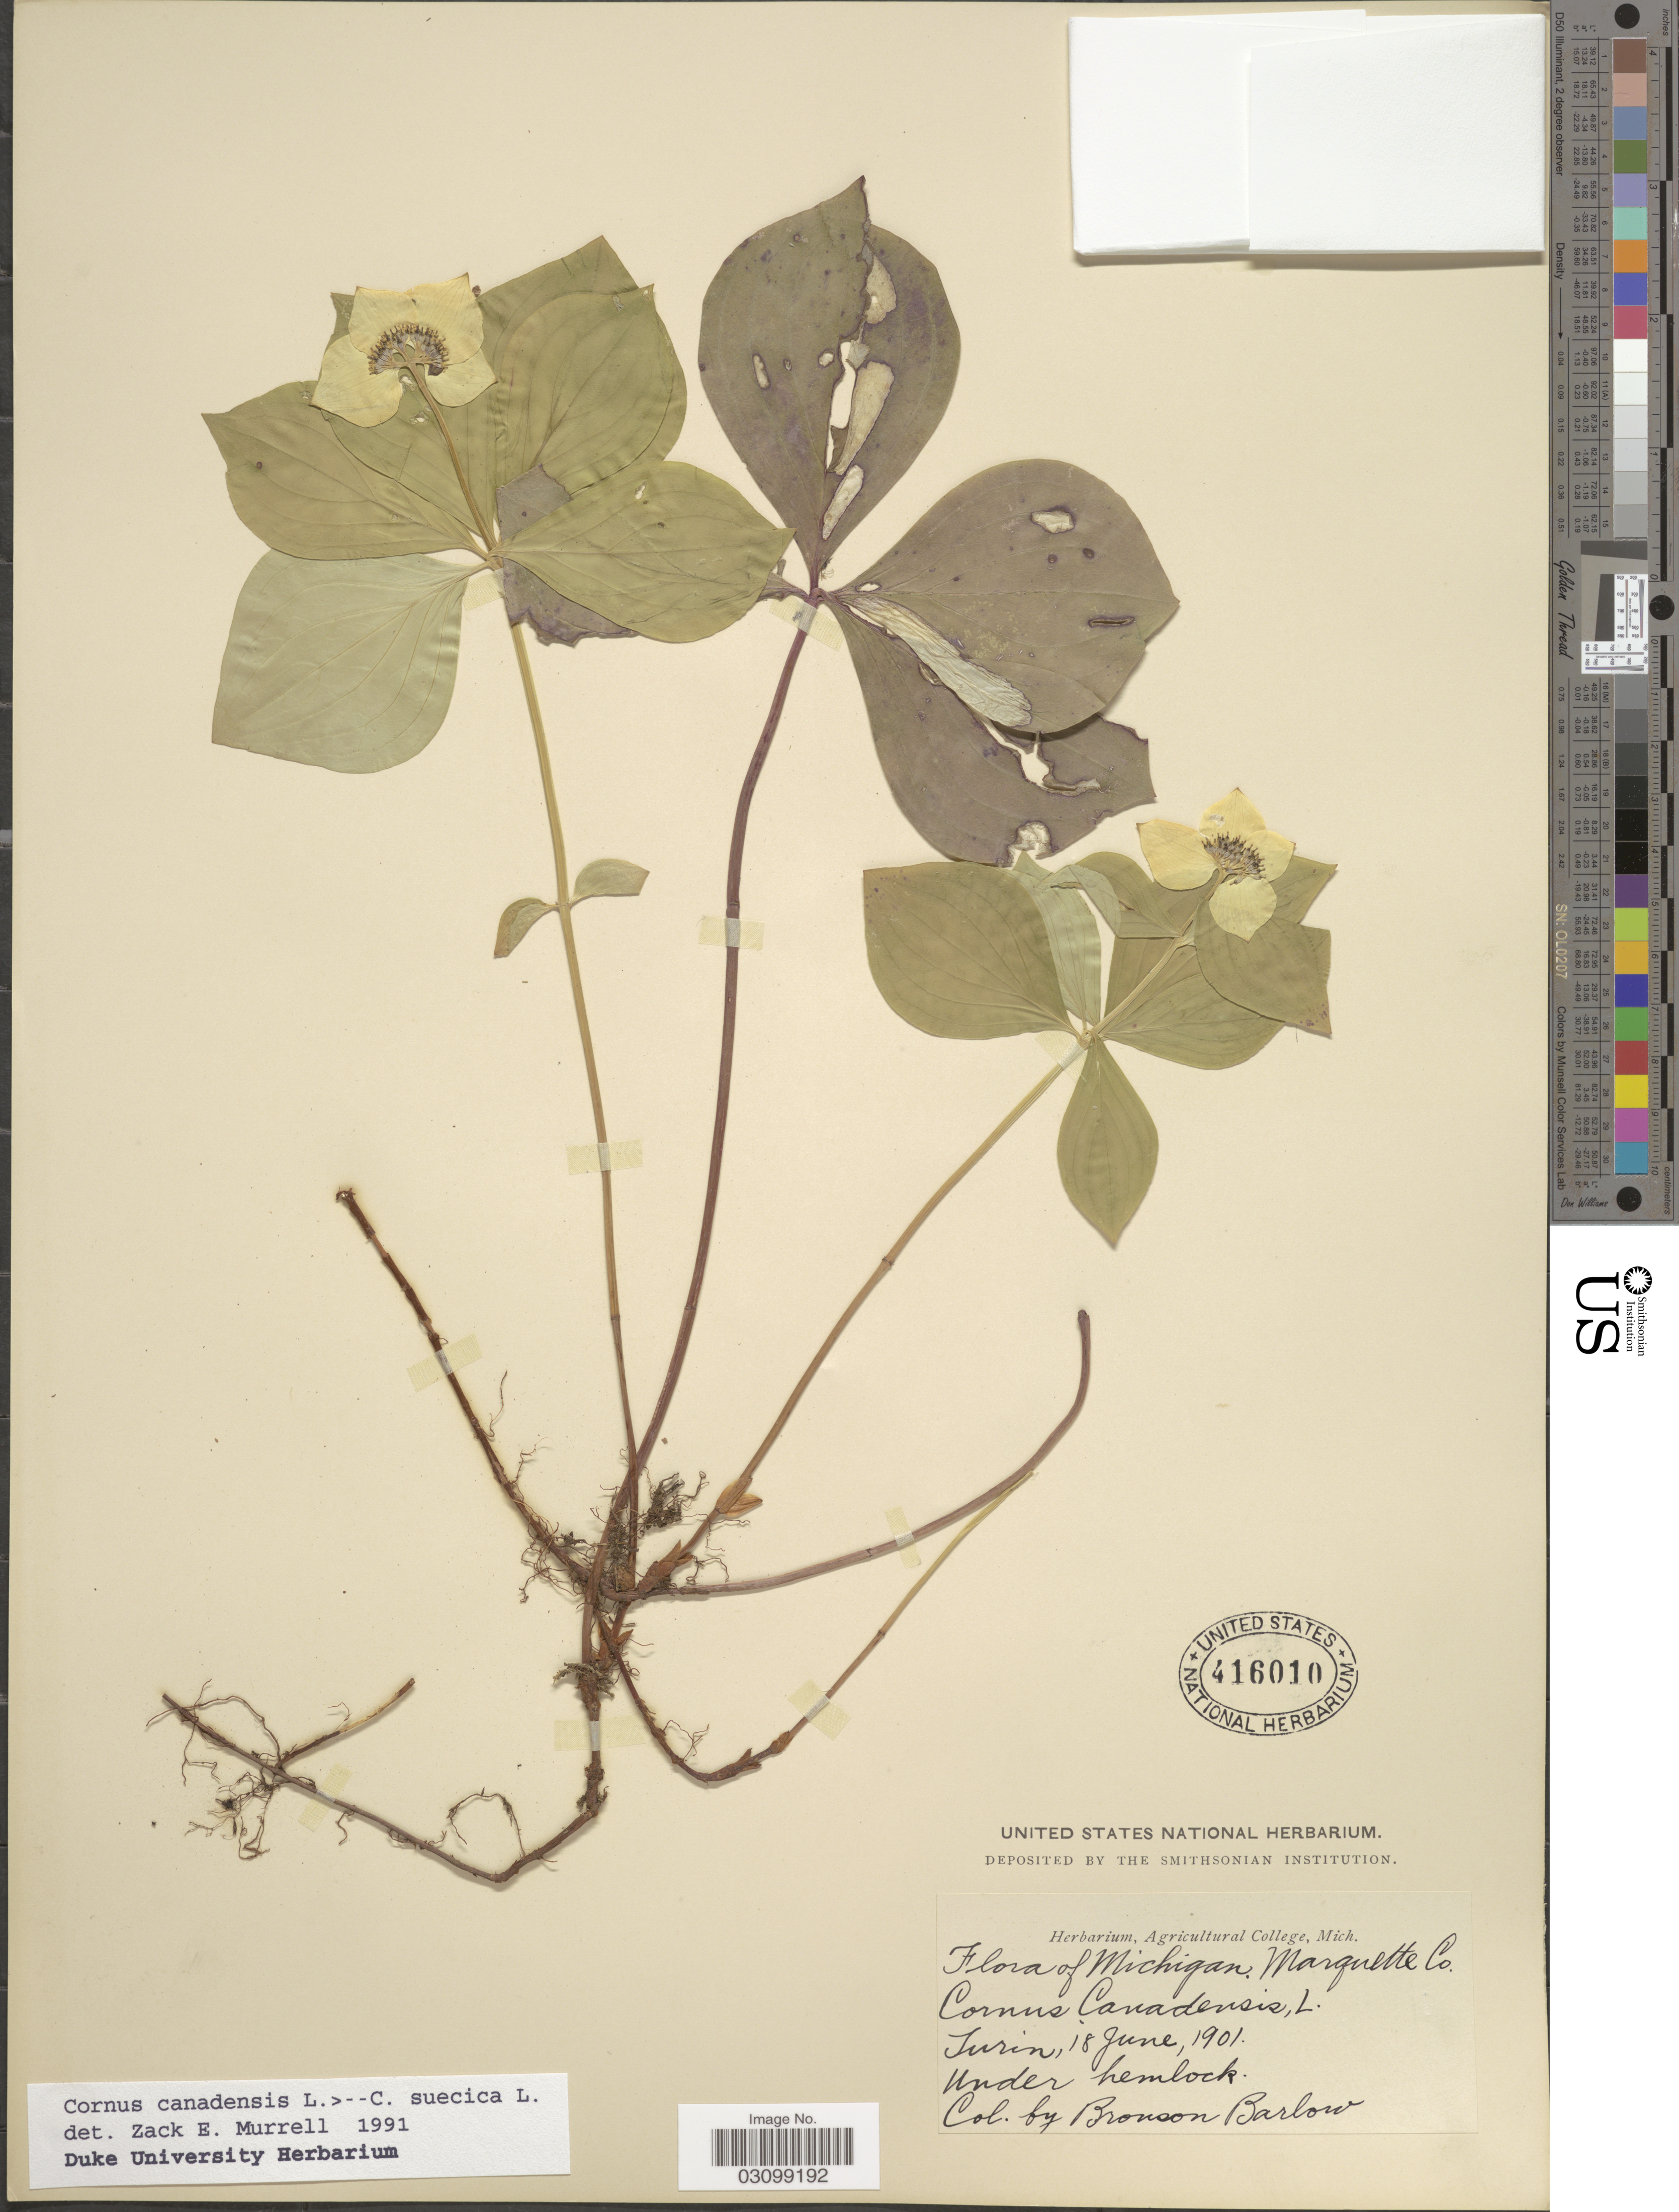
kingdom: Plantae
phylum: Tracheophyta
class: Magnoliopsida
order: Cornales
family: Cornaceae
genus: Cornus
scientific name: Cornus sp.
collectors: Barlow, B.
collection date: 1901-06-18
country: United States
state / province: Michigan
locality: Marquette Co. Turin.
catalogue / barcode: US 416010